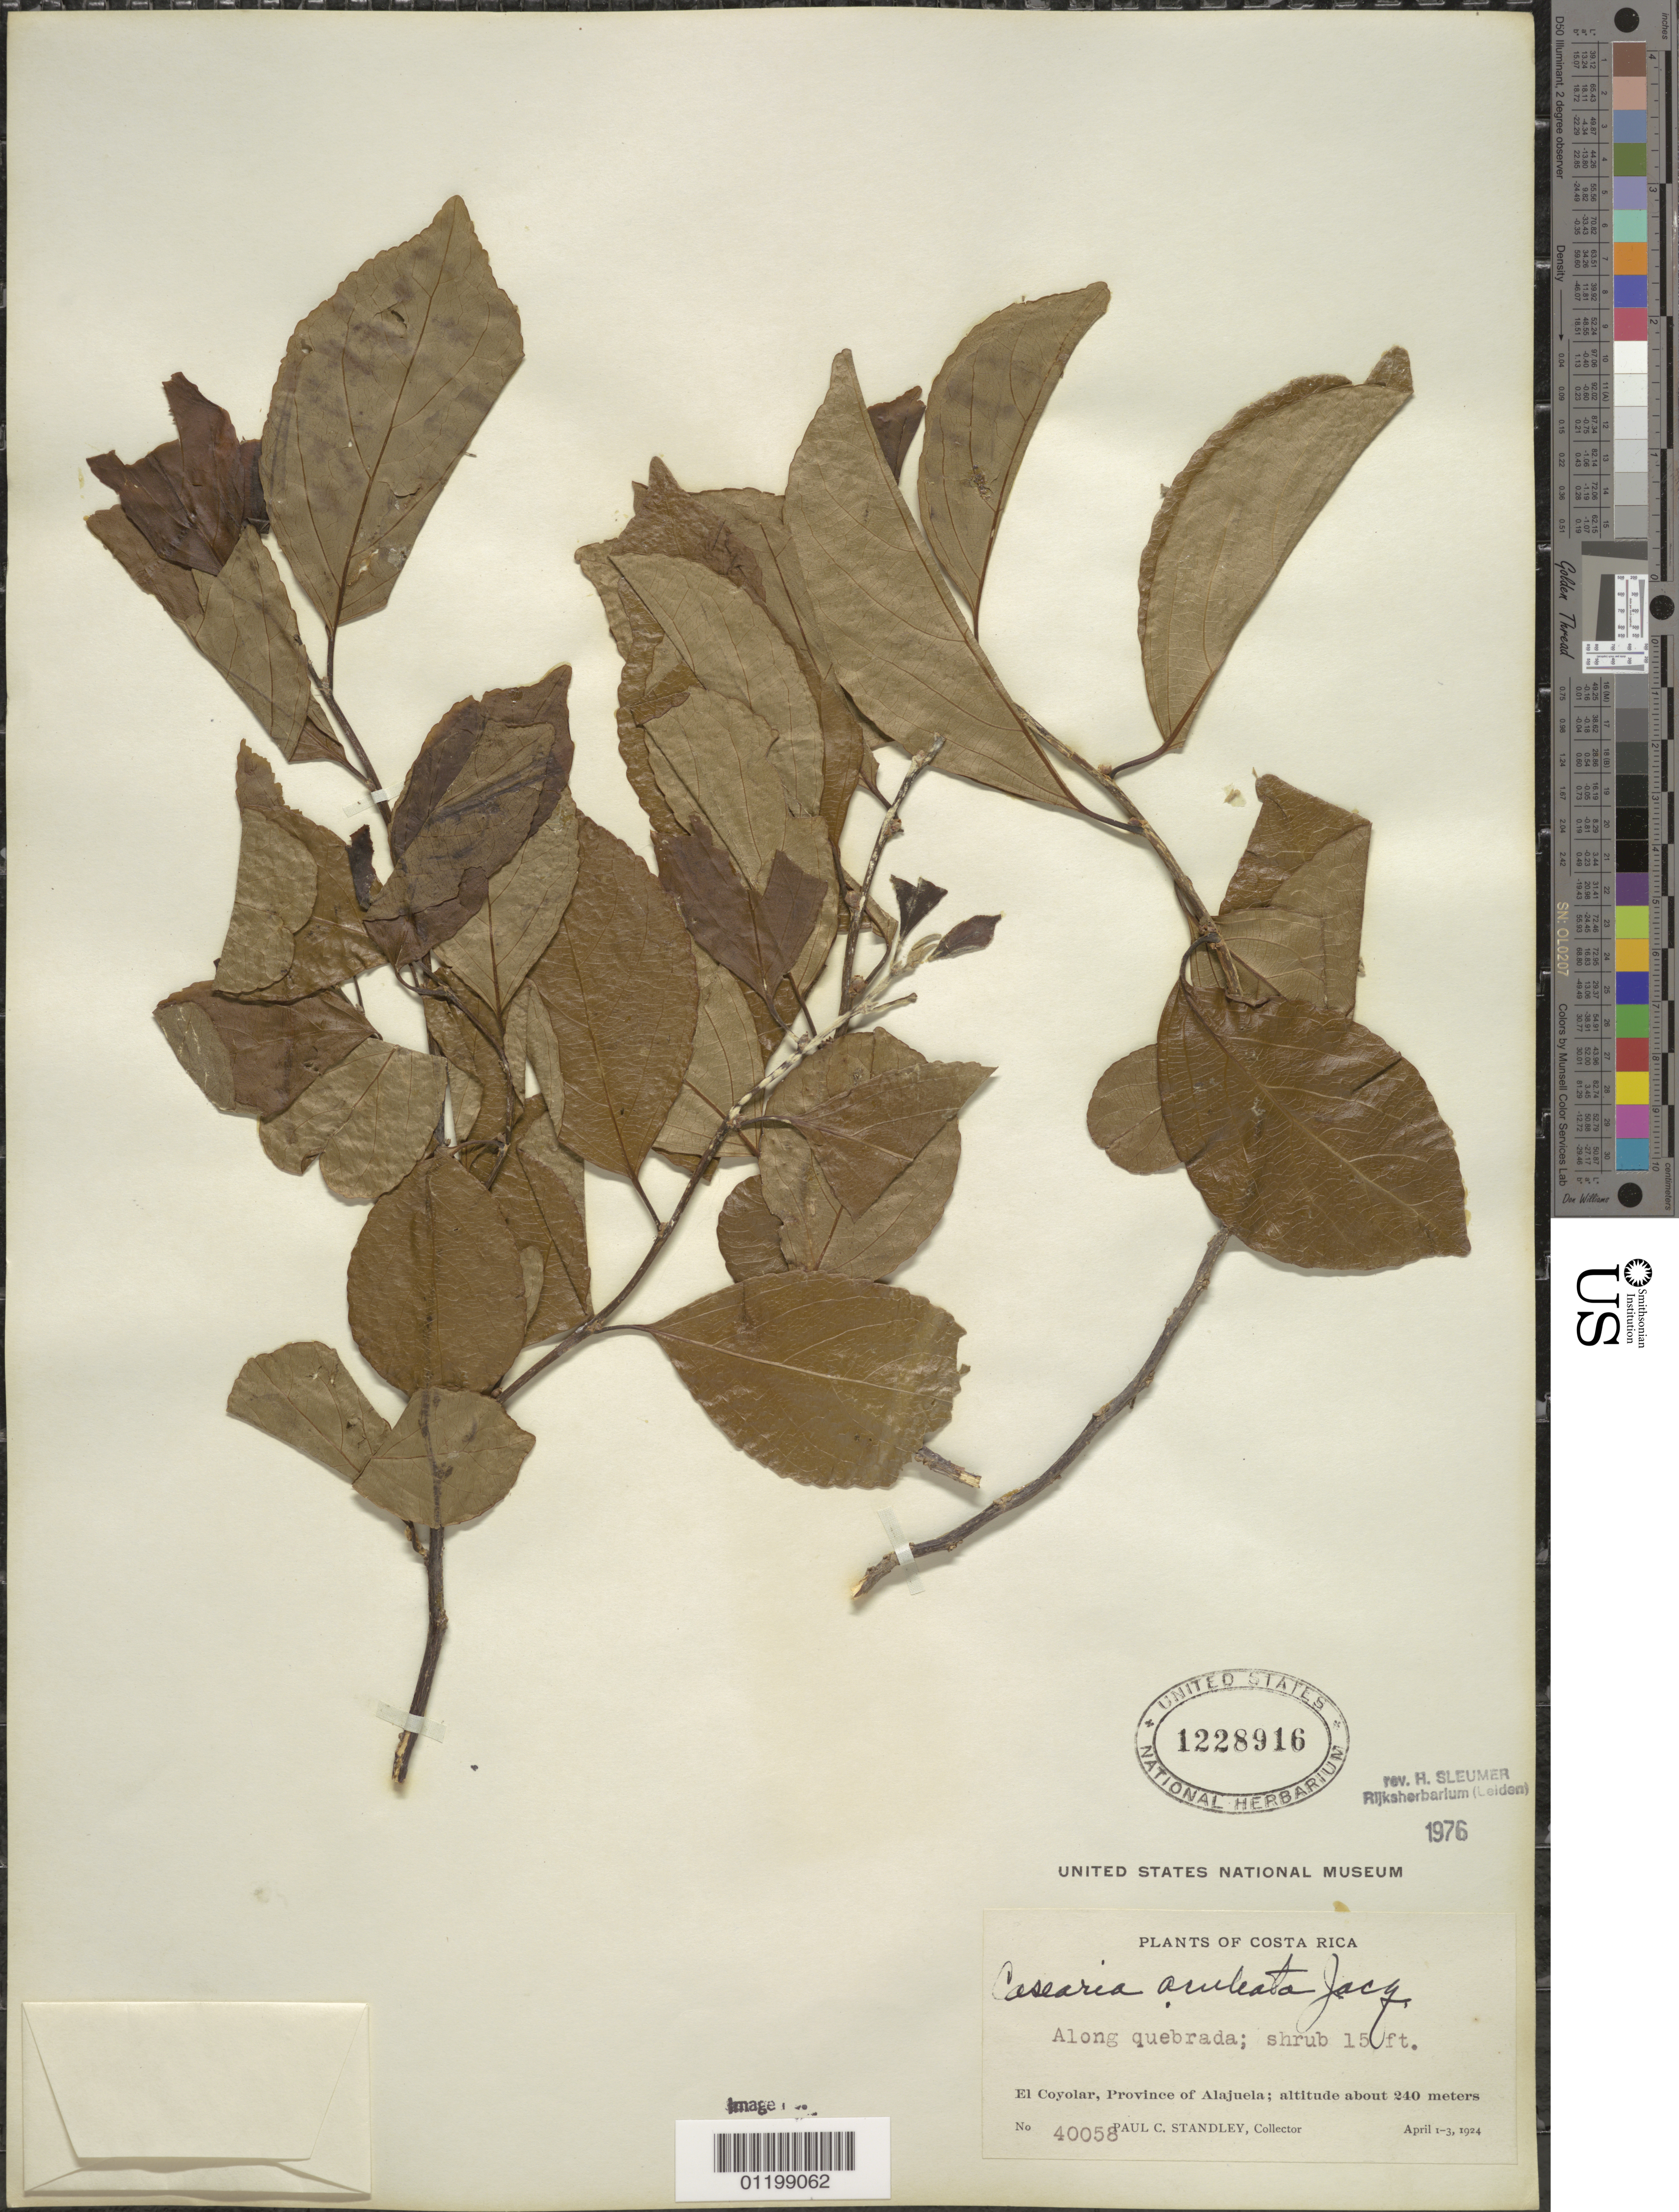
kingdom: Plantae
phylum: Tracheophyta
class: Magnoliopsida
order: Malpighiales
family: Salicaceae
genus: Casearia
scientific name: Casearia aculeata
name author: Jacq.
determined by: Sleumer, H. O.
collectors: P. C. Standley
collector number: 40058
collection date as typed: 01 Apr 1924 to 03 Apr 1924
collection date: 1924-04-01/1924-04-03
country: Costa Rica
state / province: Alajuela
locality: El Coyolar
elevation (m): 240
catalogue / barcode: US 1228916